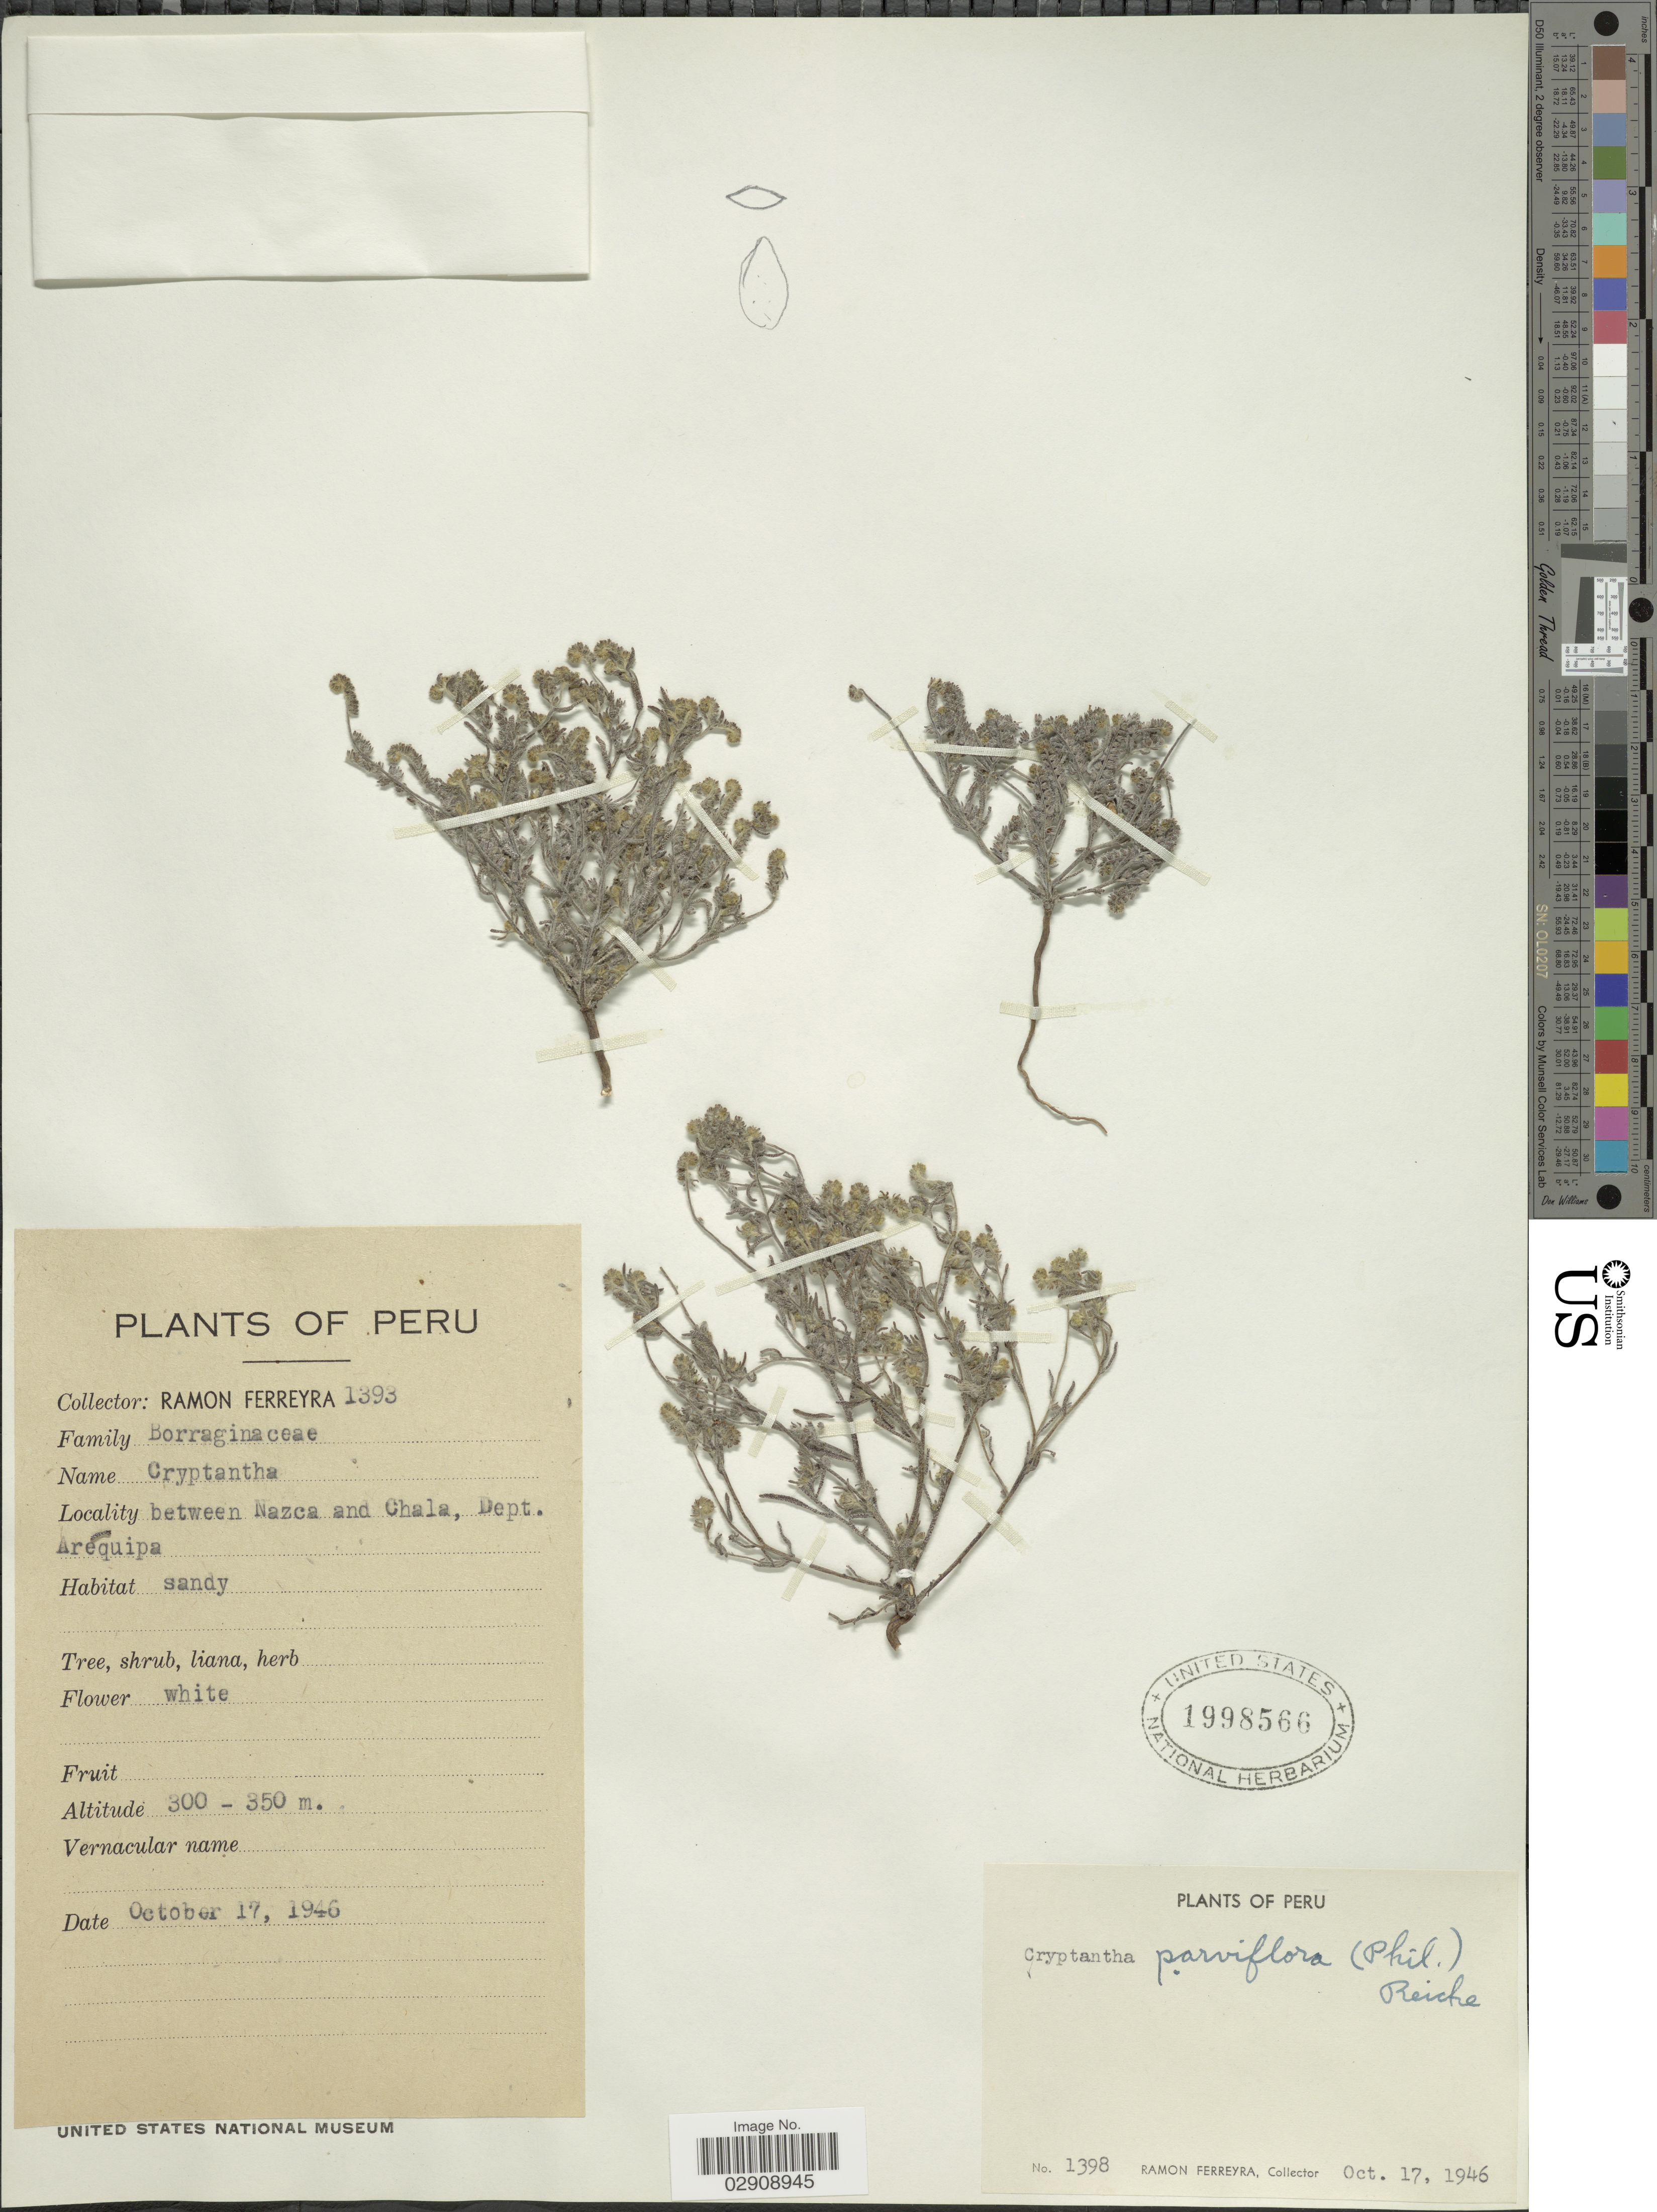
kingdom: Plantae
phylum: Tracheophyta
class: Magnoliopsida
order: Boraginales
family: Boraginaceae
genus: Johnstonella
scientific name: Johnstonella parviflora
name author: (Phil.) Hasenstab & M.G. Simpson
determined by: Moroni, Pablo, (SI), Instituto de Botanica Darwinion (ARGENTINA)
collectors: R. A. Ferreyra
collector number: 1393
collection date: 1946-10-17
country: Peru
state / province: Arequipa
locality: Between Nazca and Chala, Dept. Arequipa. Peru.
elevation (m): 300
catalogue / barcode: US 1998566